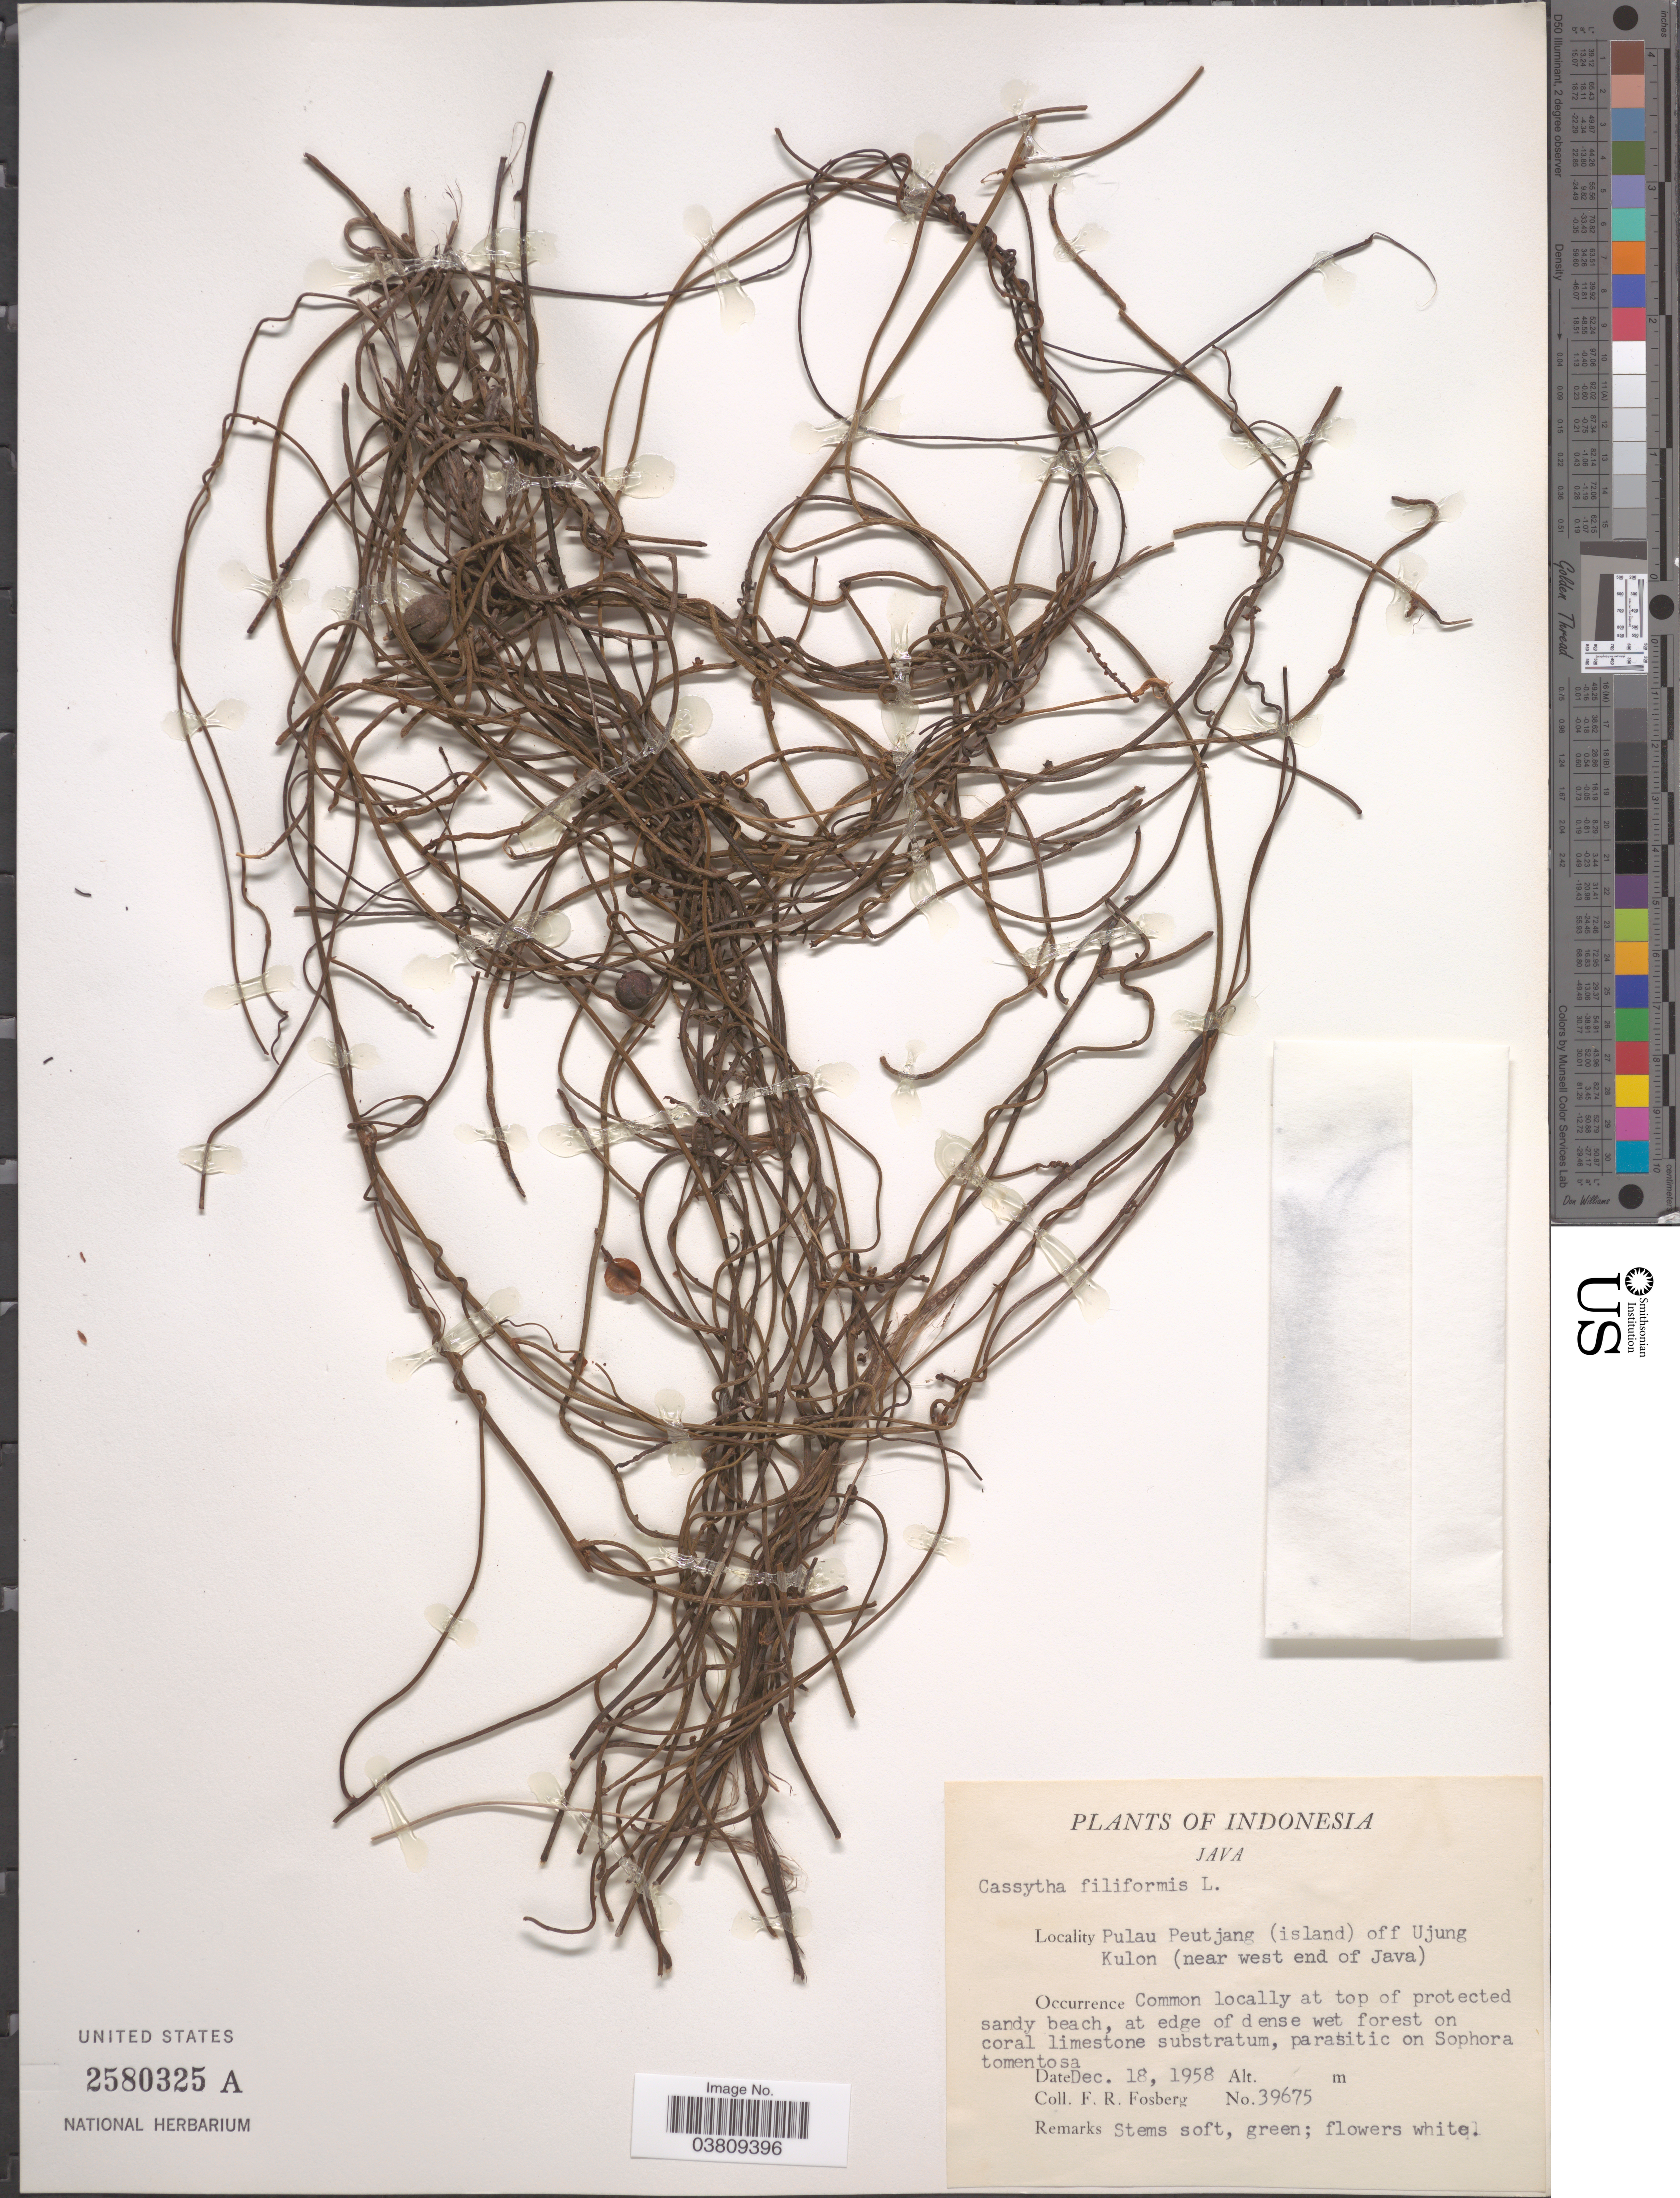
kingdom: Plantae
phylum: Tracheophyta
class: Magnoliopsida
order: Laurales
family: Lauraceae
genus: Cassytha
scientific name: Cassytha filiformis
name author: L.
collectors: F. R. Fosberg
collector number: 39675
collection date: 1958-12-18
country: Indonesia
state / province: Java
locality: Pulau Peutjang (island) off Ujung Kulon (near west end of Java).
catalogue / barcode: US 2580325A